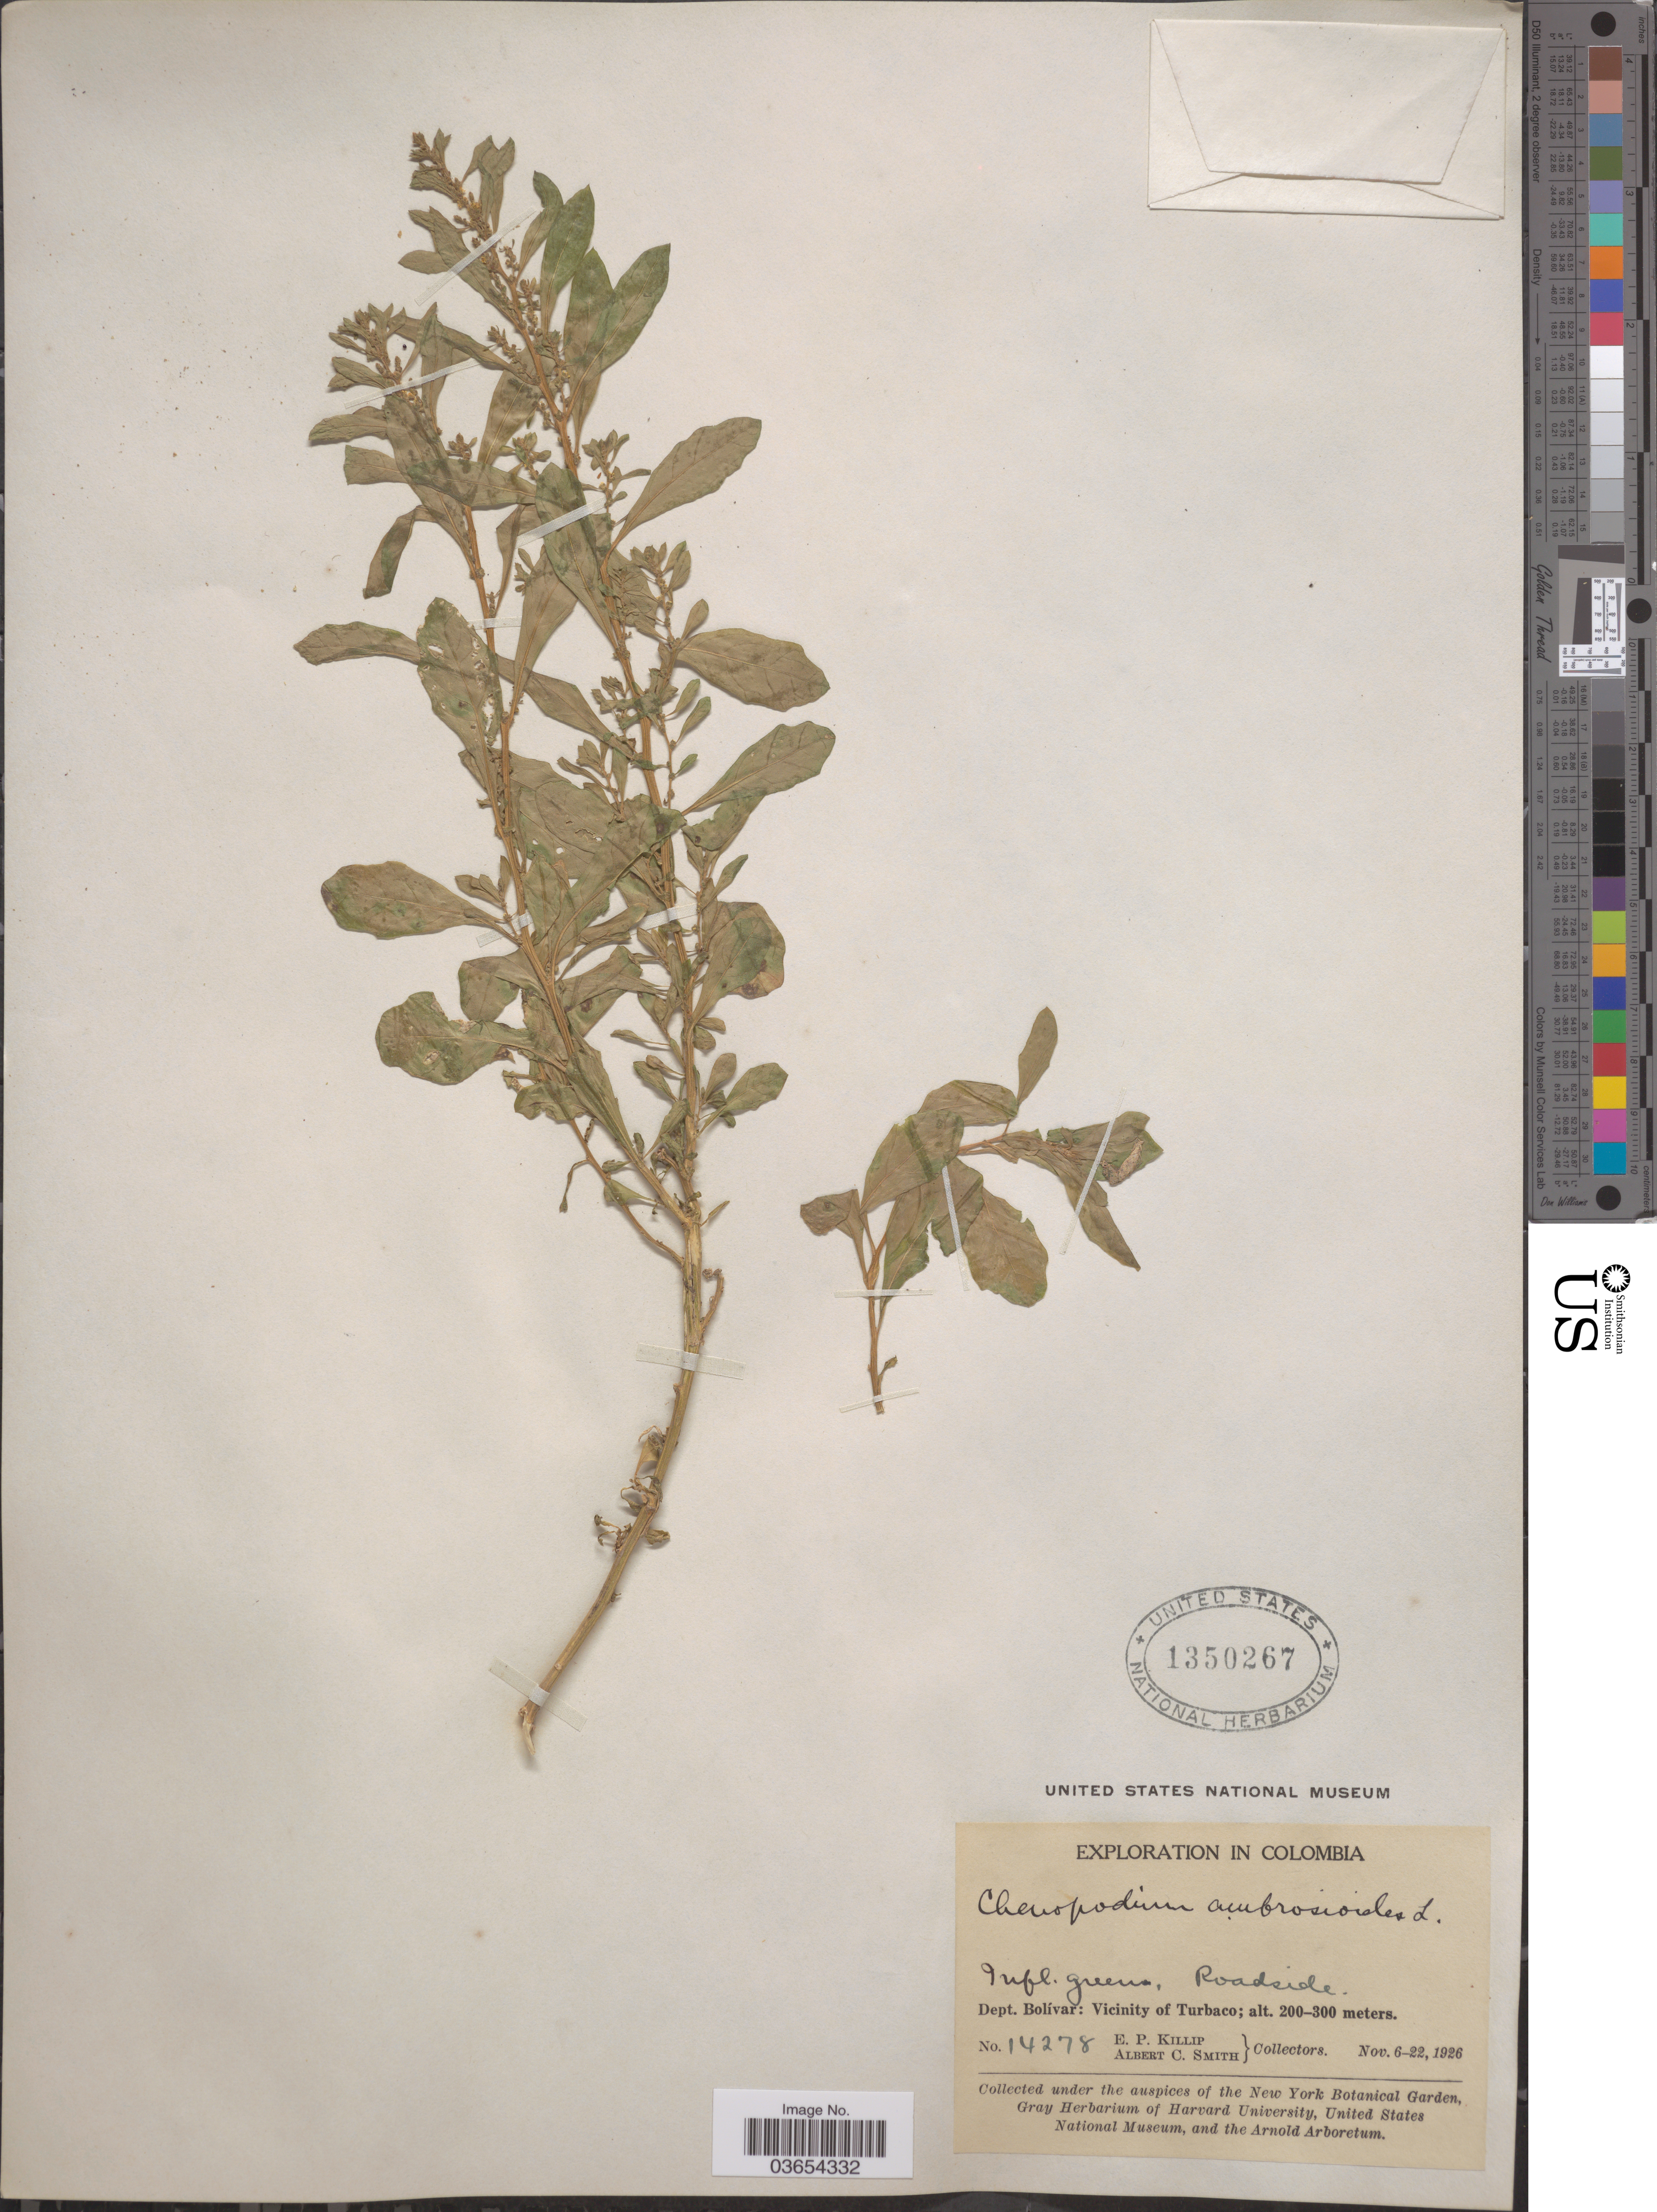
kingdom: Plantae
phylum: Tracheophyta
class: Magnoliopsida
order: Caryophyllales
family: Amaranthaceae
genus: Chenopodium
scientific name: Chenopodium ambrosioides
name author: L.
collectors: E. P. Killip & A. C. Smith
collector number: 14278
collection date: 1926-11-06/1926-11-22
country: Colombia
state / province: Bolívar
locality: Dept. Bolívar: Vicinity of Turbaco.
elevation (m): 200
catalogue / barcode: US 1350267